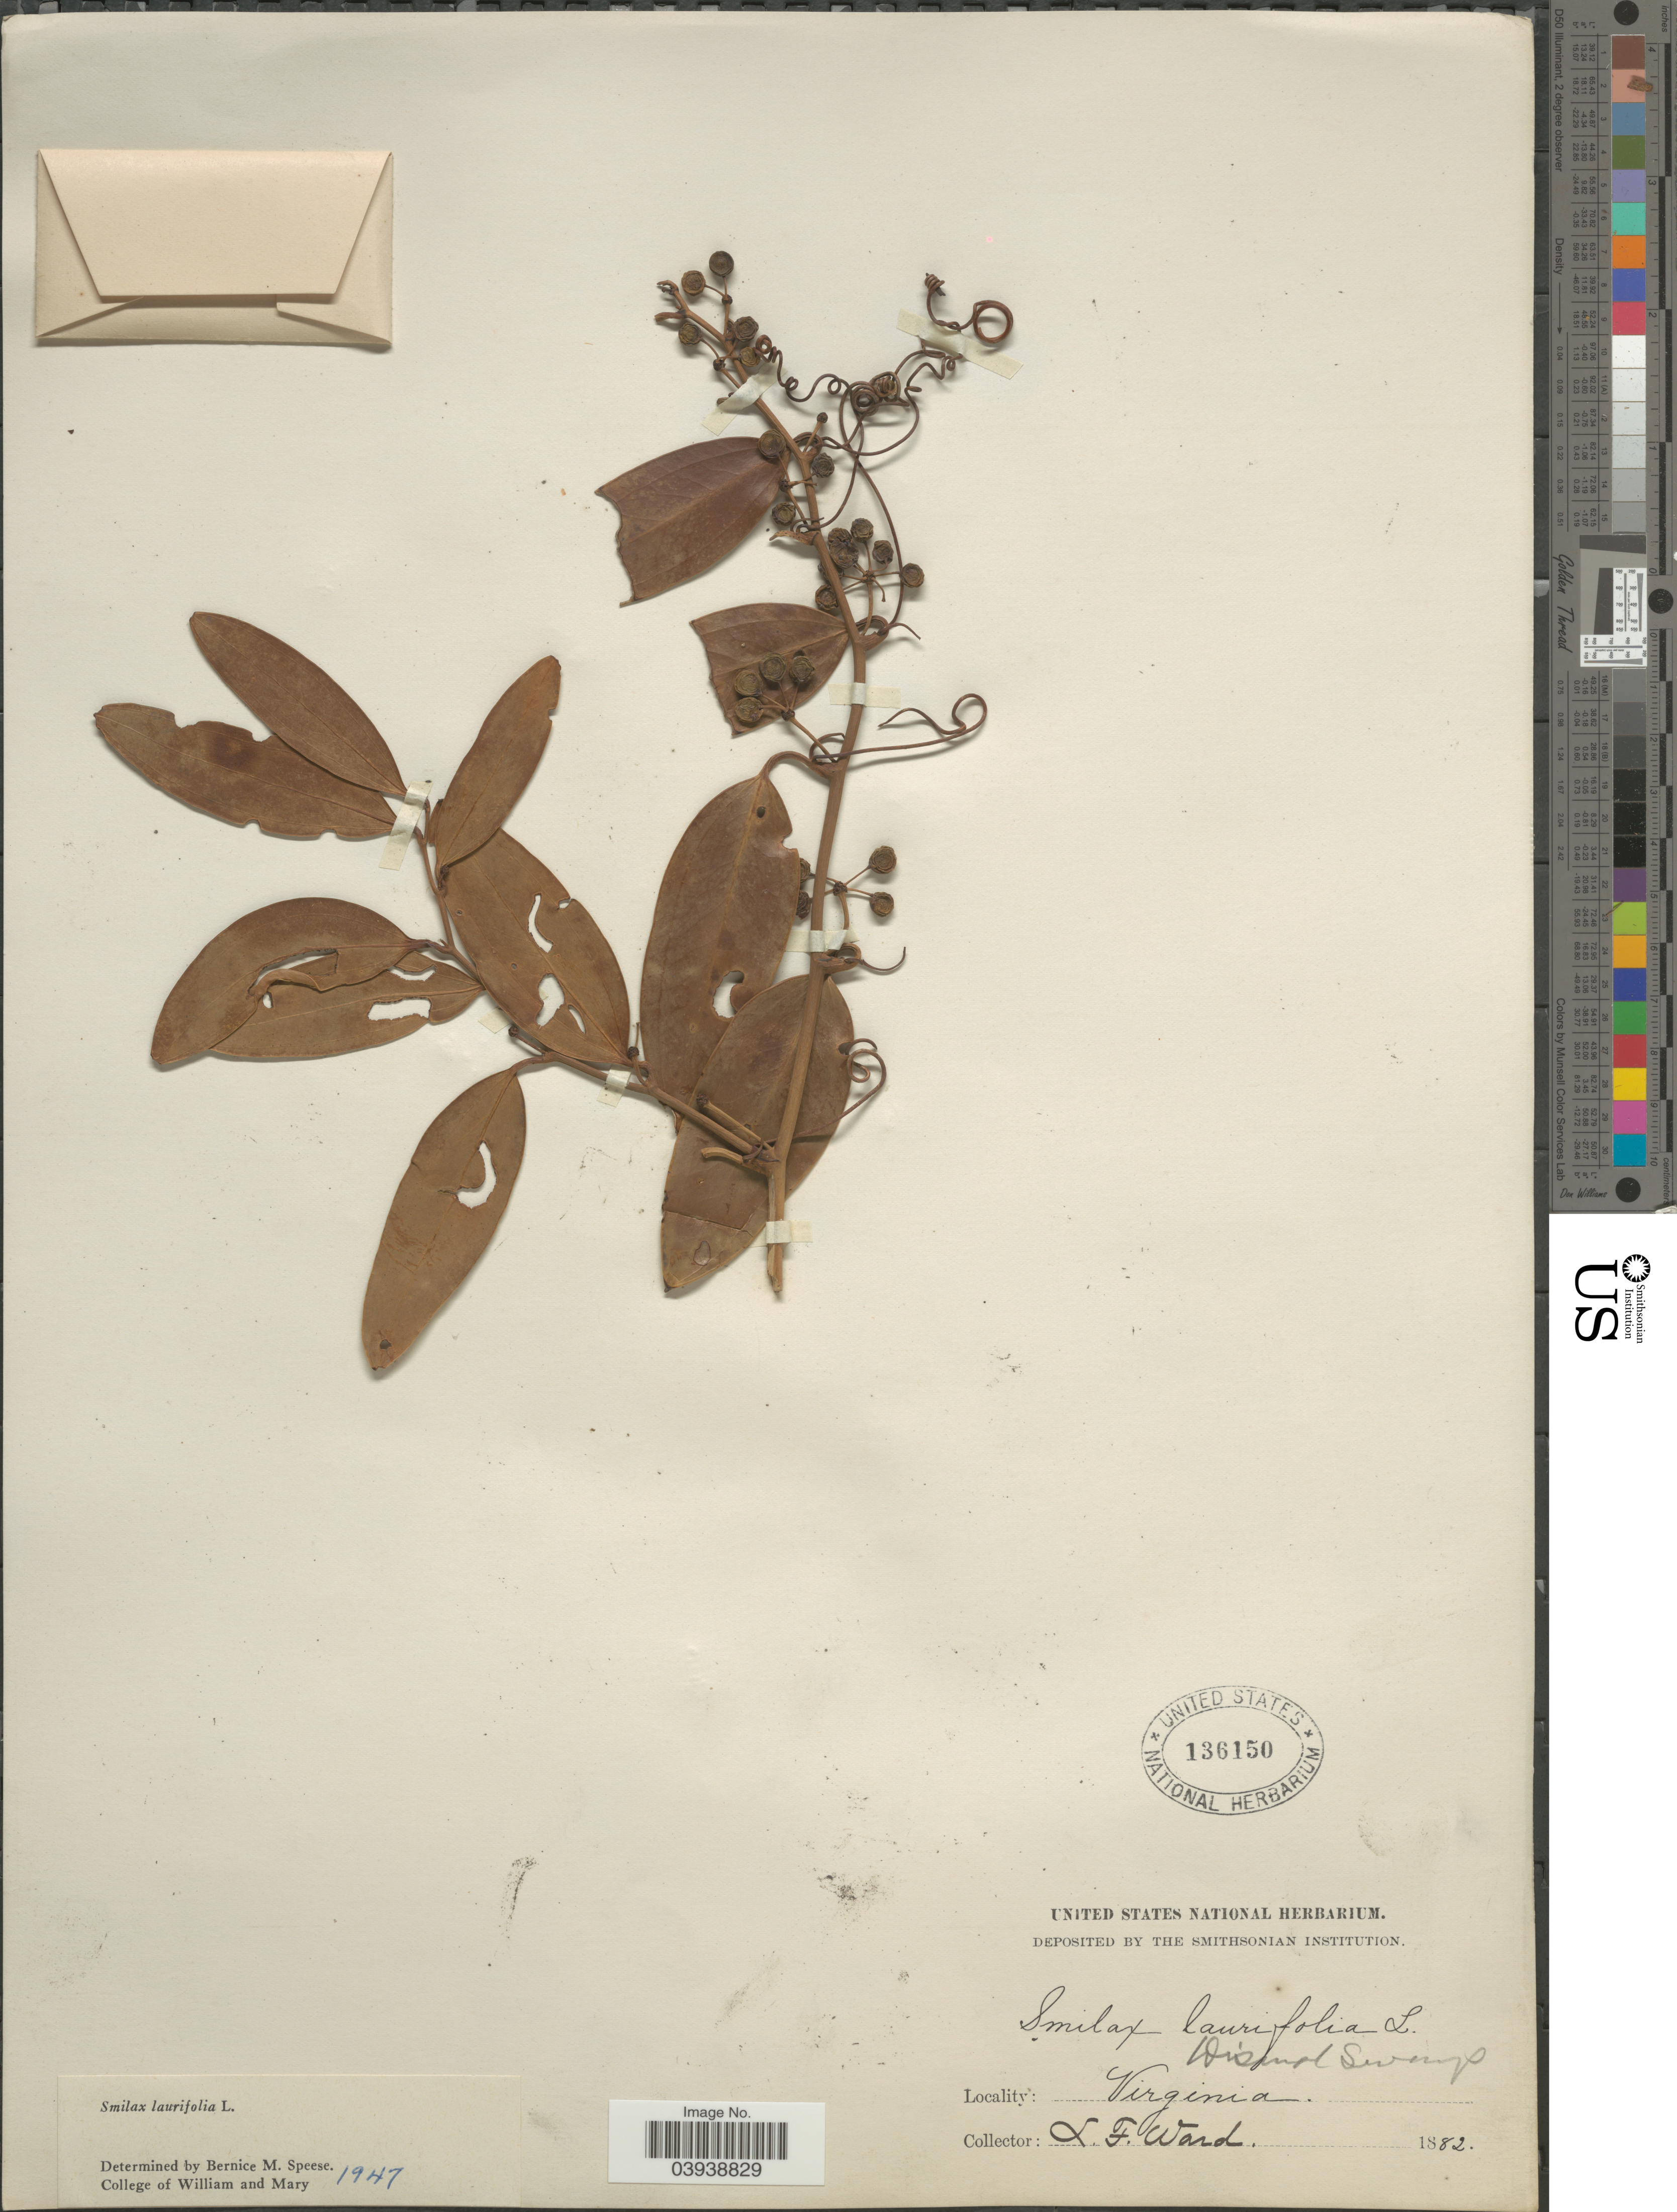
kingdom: Plantae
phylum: Tracheophyta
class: Liliopsida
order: Liliales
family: Smilacaceae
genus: Smilax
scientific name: Smilax laurifolia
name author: L.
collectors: L. Ward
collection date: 1882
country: United States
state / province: Virginia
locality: Dismal Swamp.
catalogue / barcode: US 136150